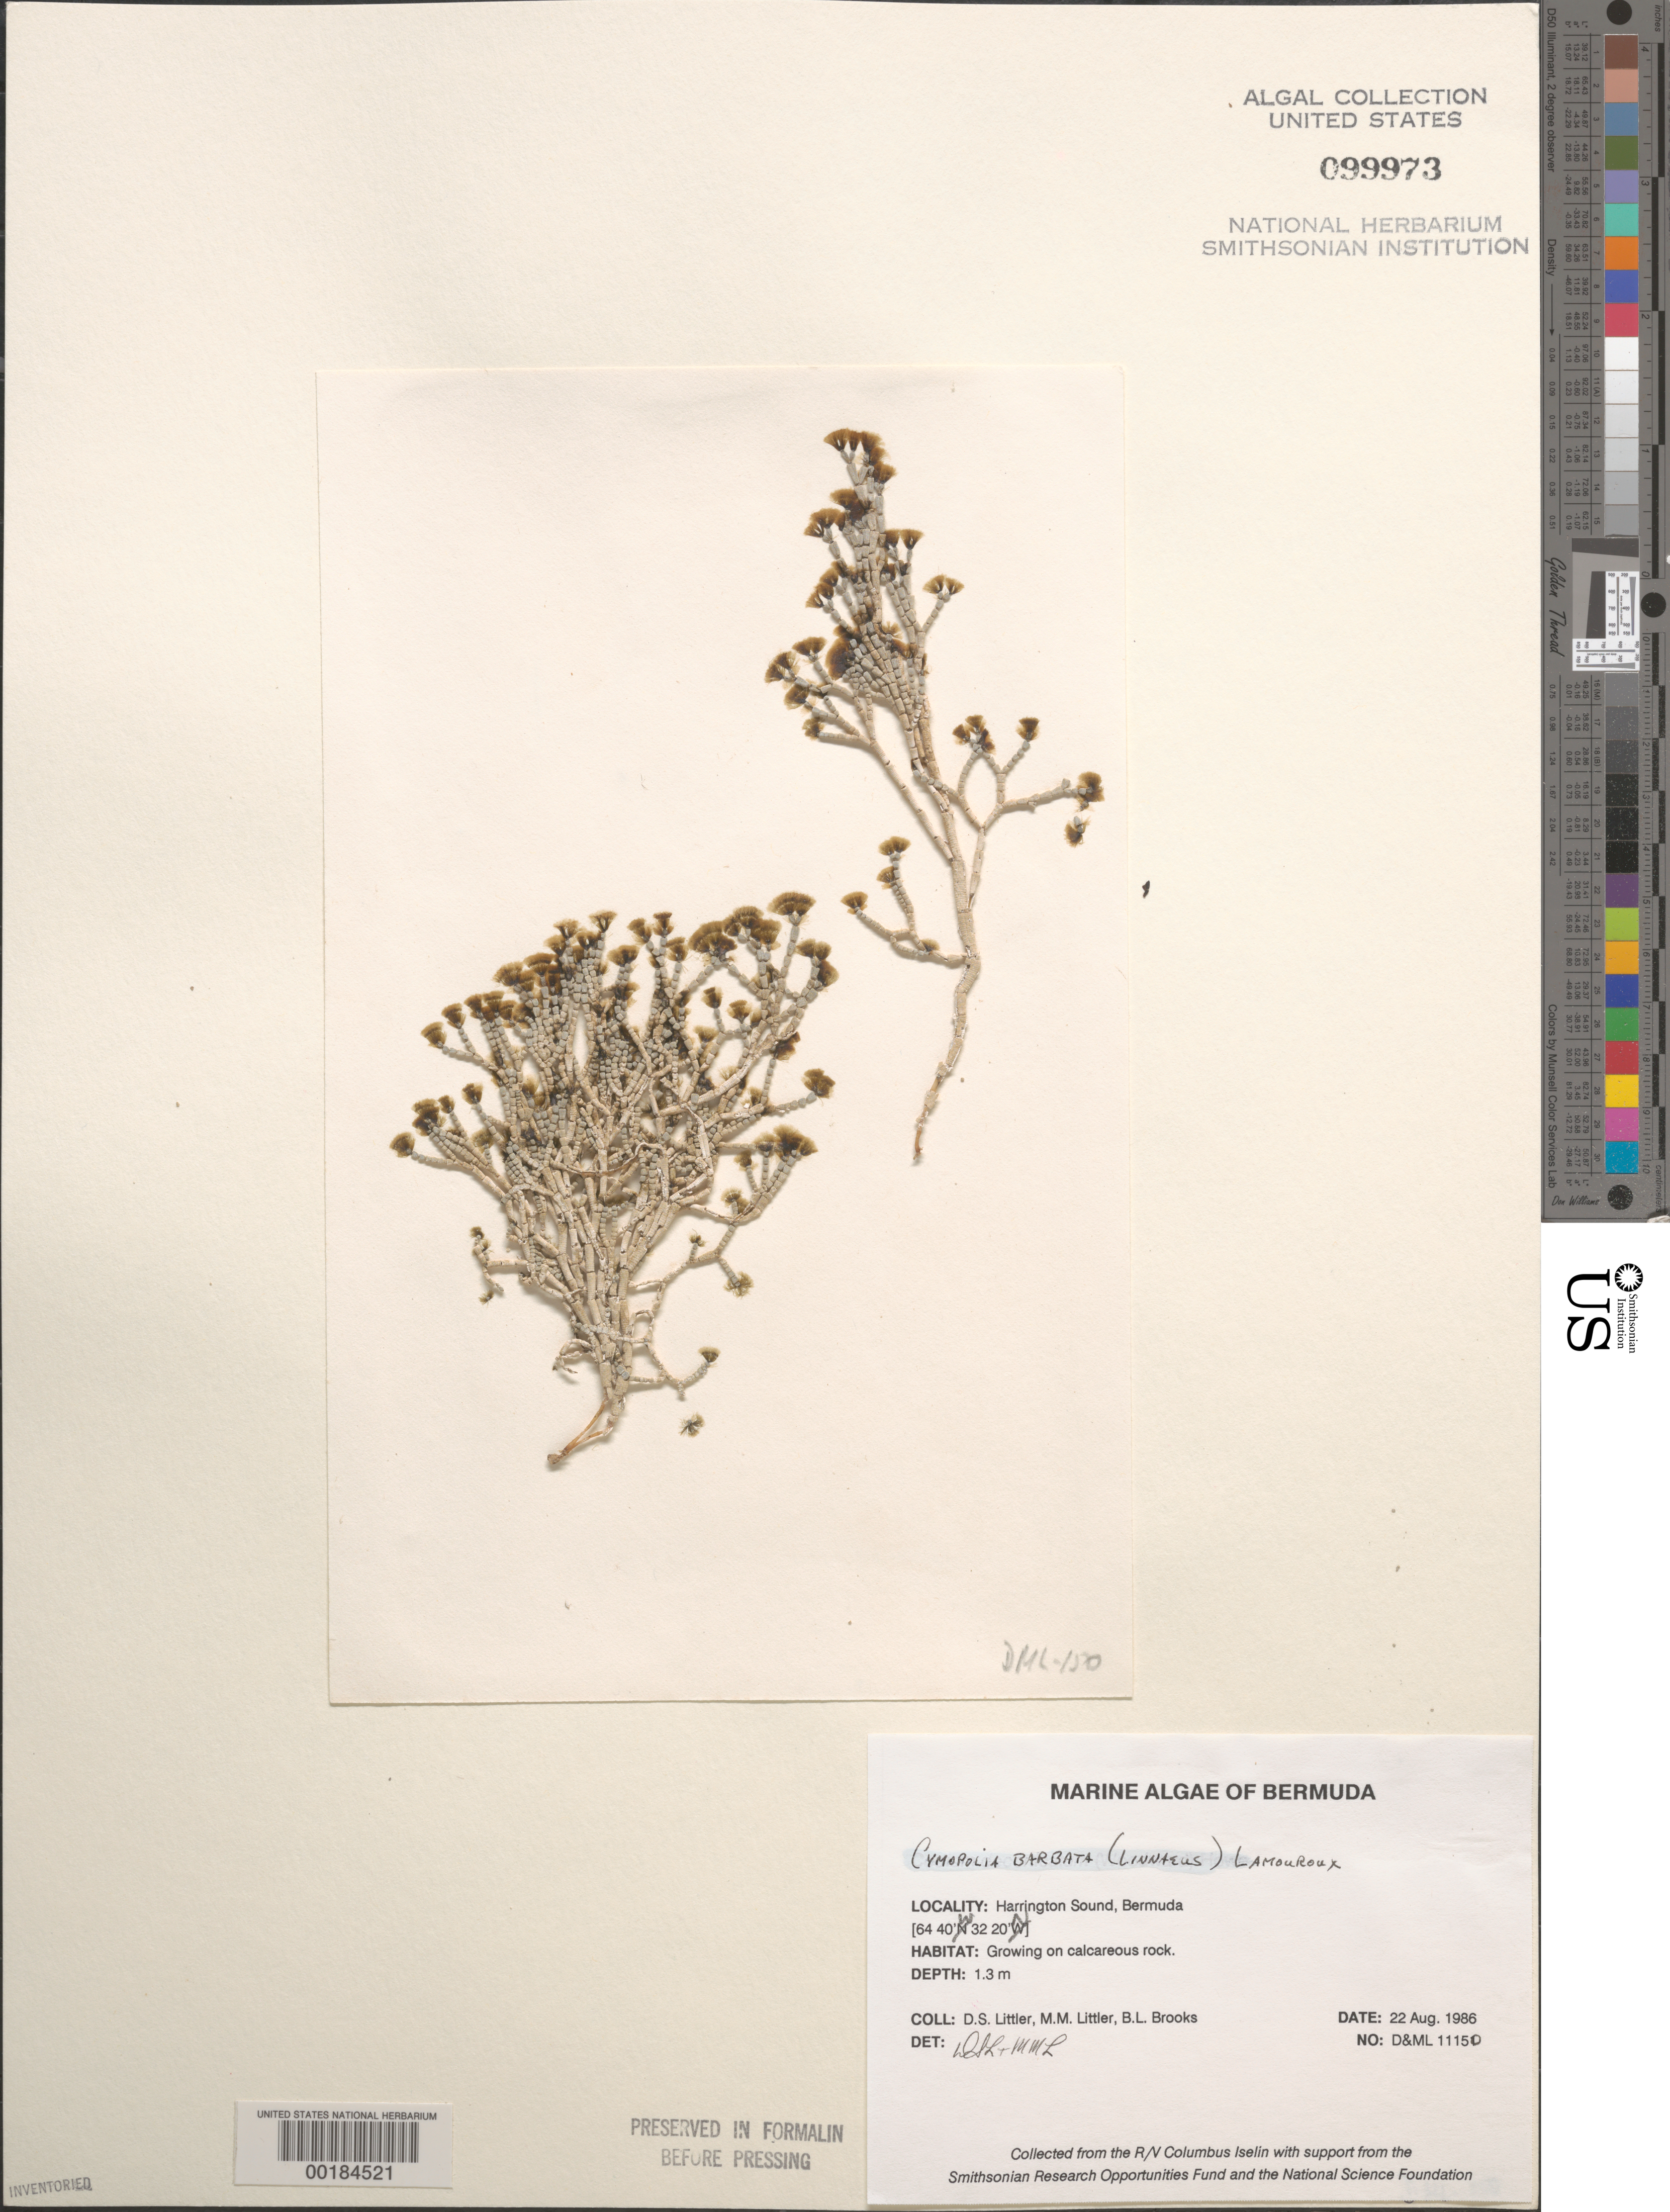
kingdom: Plantae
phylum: Chlorophyta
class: Ulvophyceae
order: Dasycladales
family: Dasycladaceae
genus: Cymopolia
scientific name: Cymopolia barbata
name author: (L.) J.V.Lamouroux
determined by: Littler, D. S.; Littler, M. M.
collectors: D. S. Littler, M. M. Littler & B. Brooks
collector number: D&ML 11150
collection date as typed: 22 Aug 1986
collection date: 1986-08-22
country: Bermuda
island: Bermuda Island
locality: Harrington Sound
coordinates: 32 20' N, 64 40' W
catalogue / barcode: US 99973